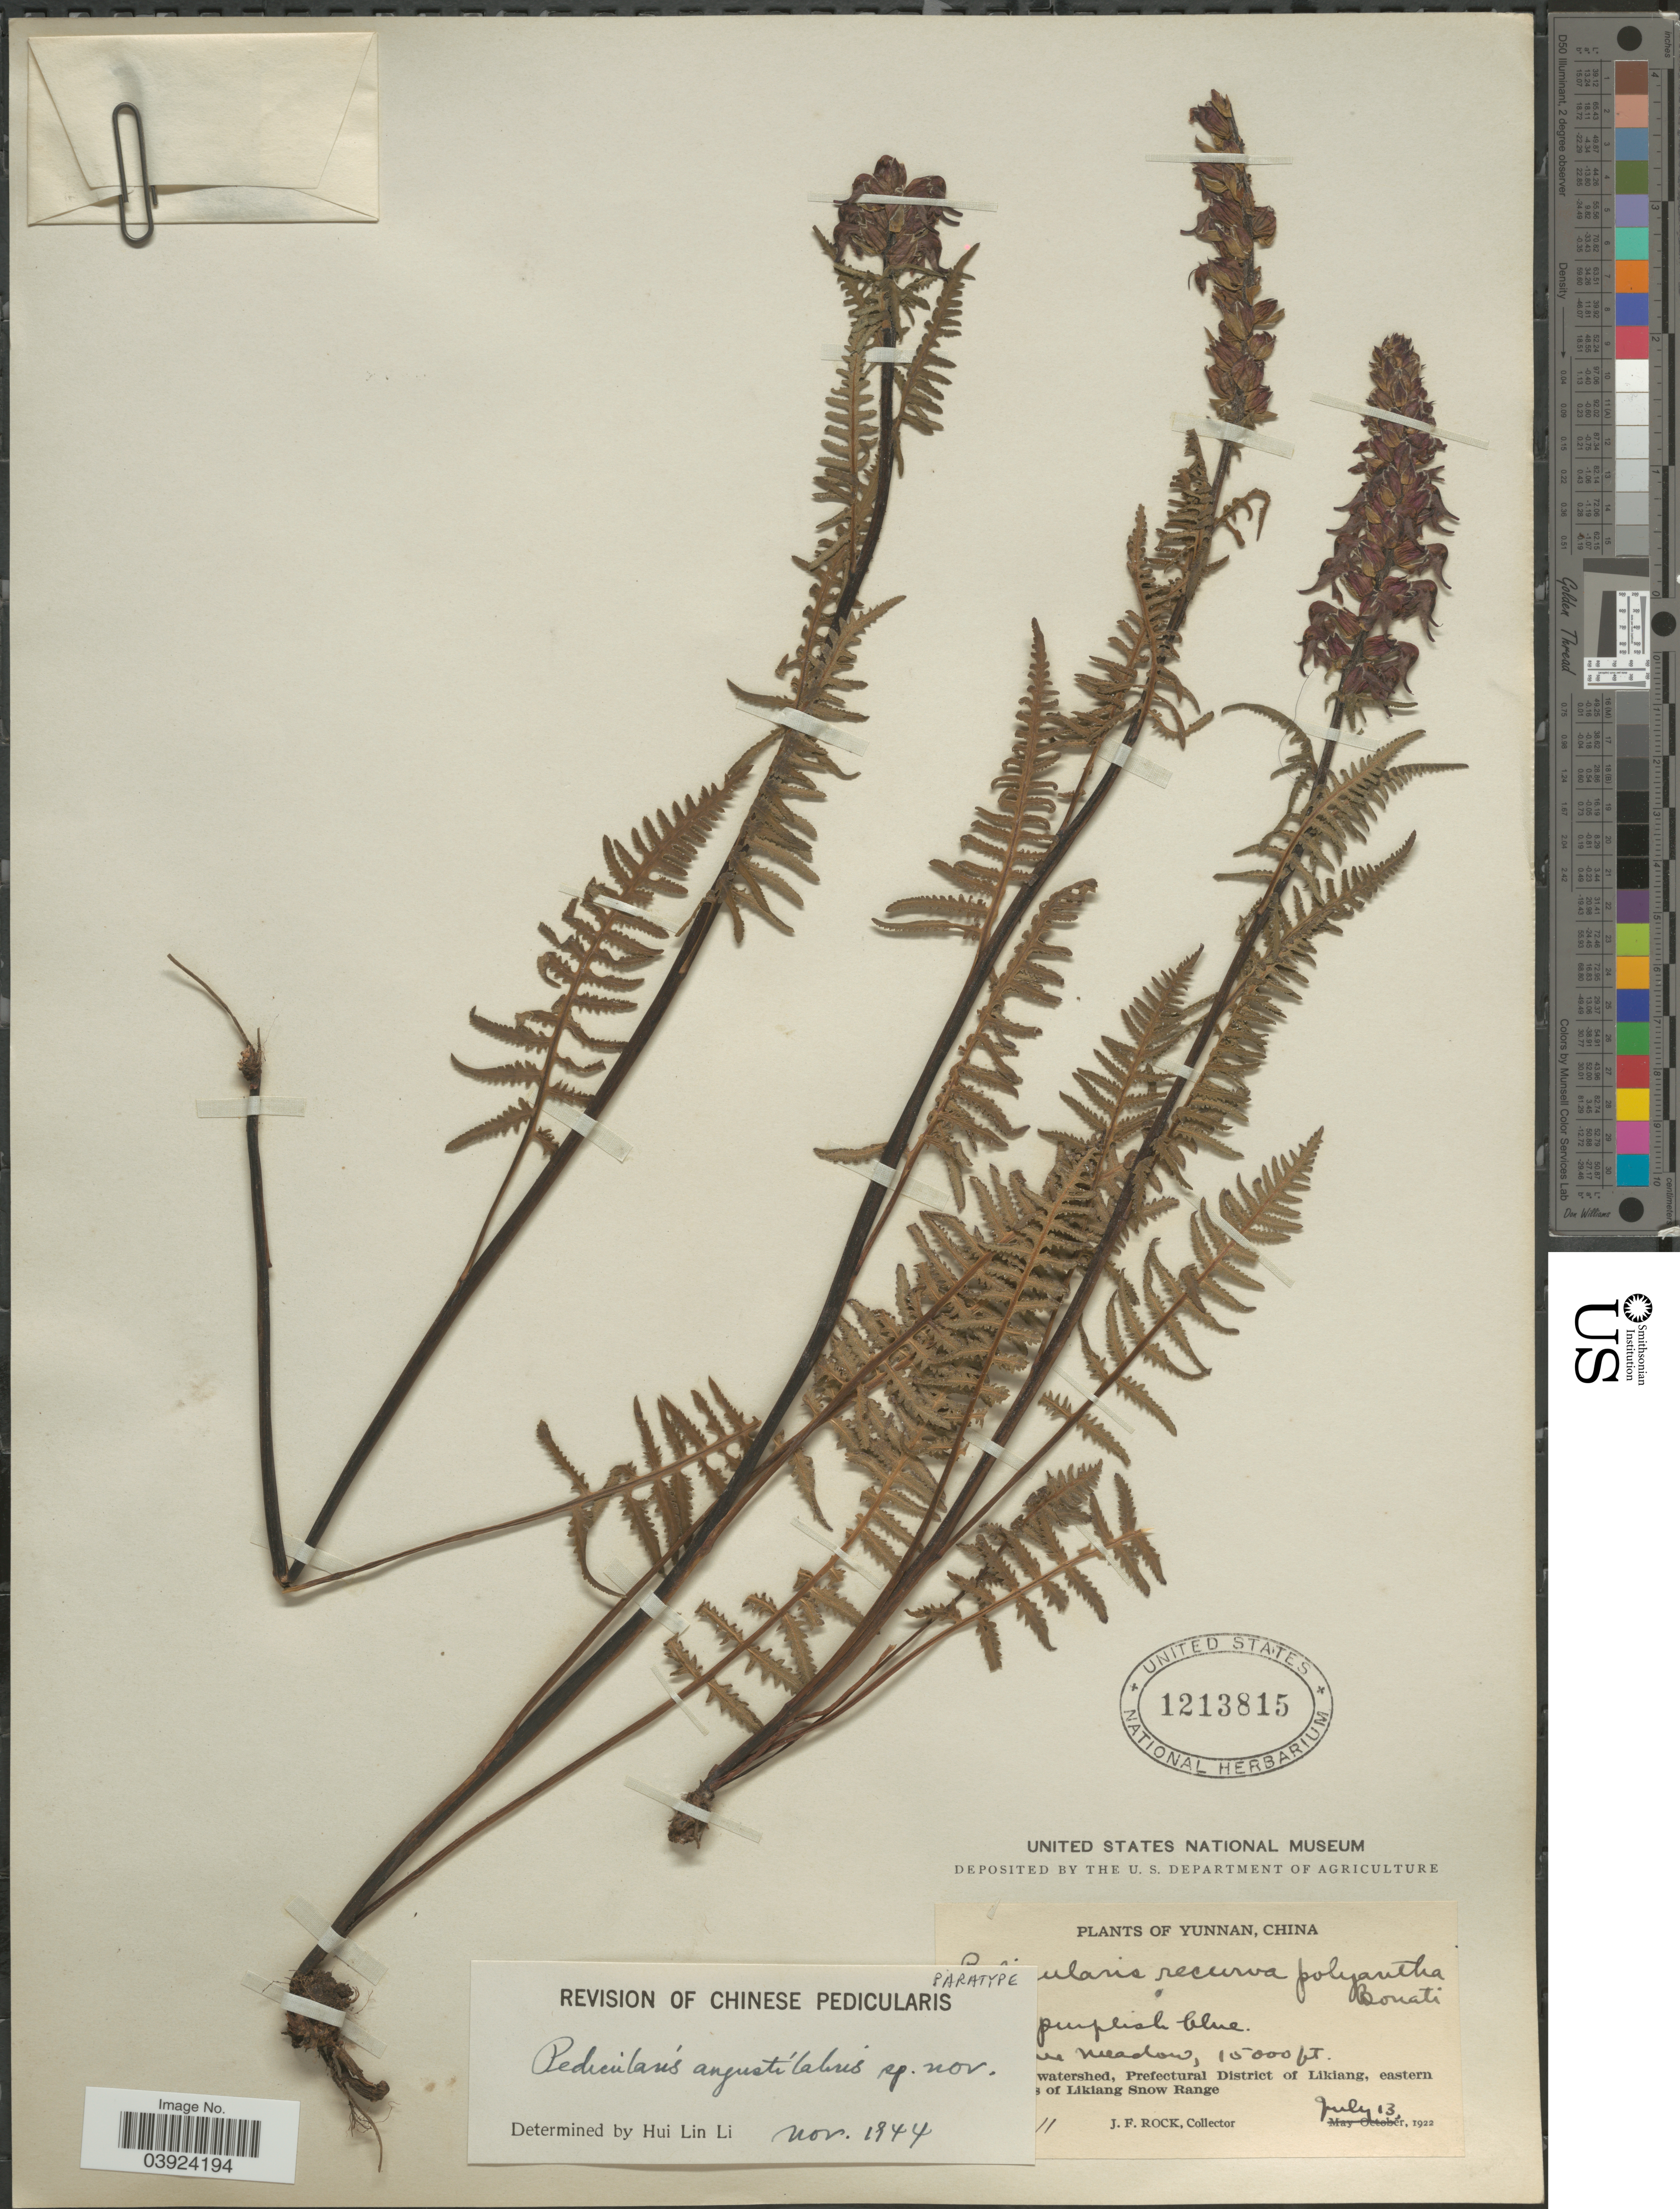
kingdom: Plantae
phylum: Tracheophyta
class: Magnoliopsida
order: Lamiales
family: Orobanchaceae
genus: Pedicularis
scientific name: Pedicularis angustiloba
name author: P.C. Tsoong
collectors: J. Rock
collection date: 1922-07-13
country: China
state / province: Yunnan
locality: [illegible text] watershed, Prefectural District of Likiang, eastern [illegible text] of Likiang Snow Range.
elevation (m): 4572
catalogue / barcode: US 1213815